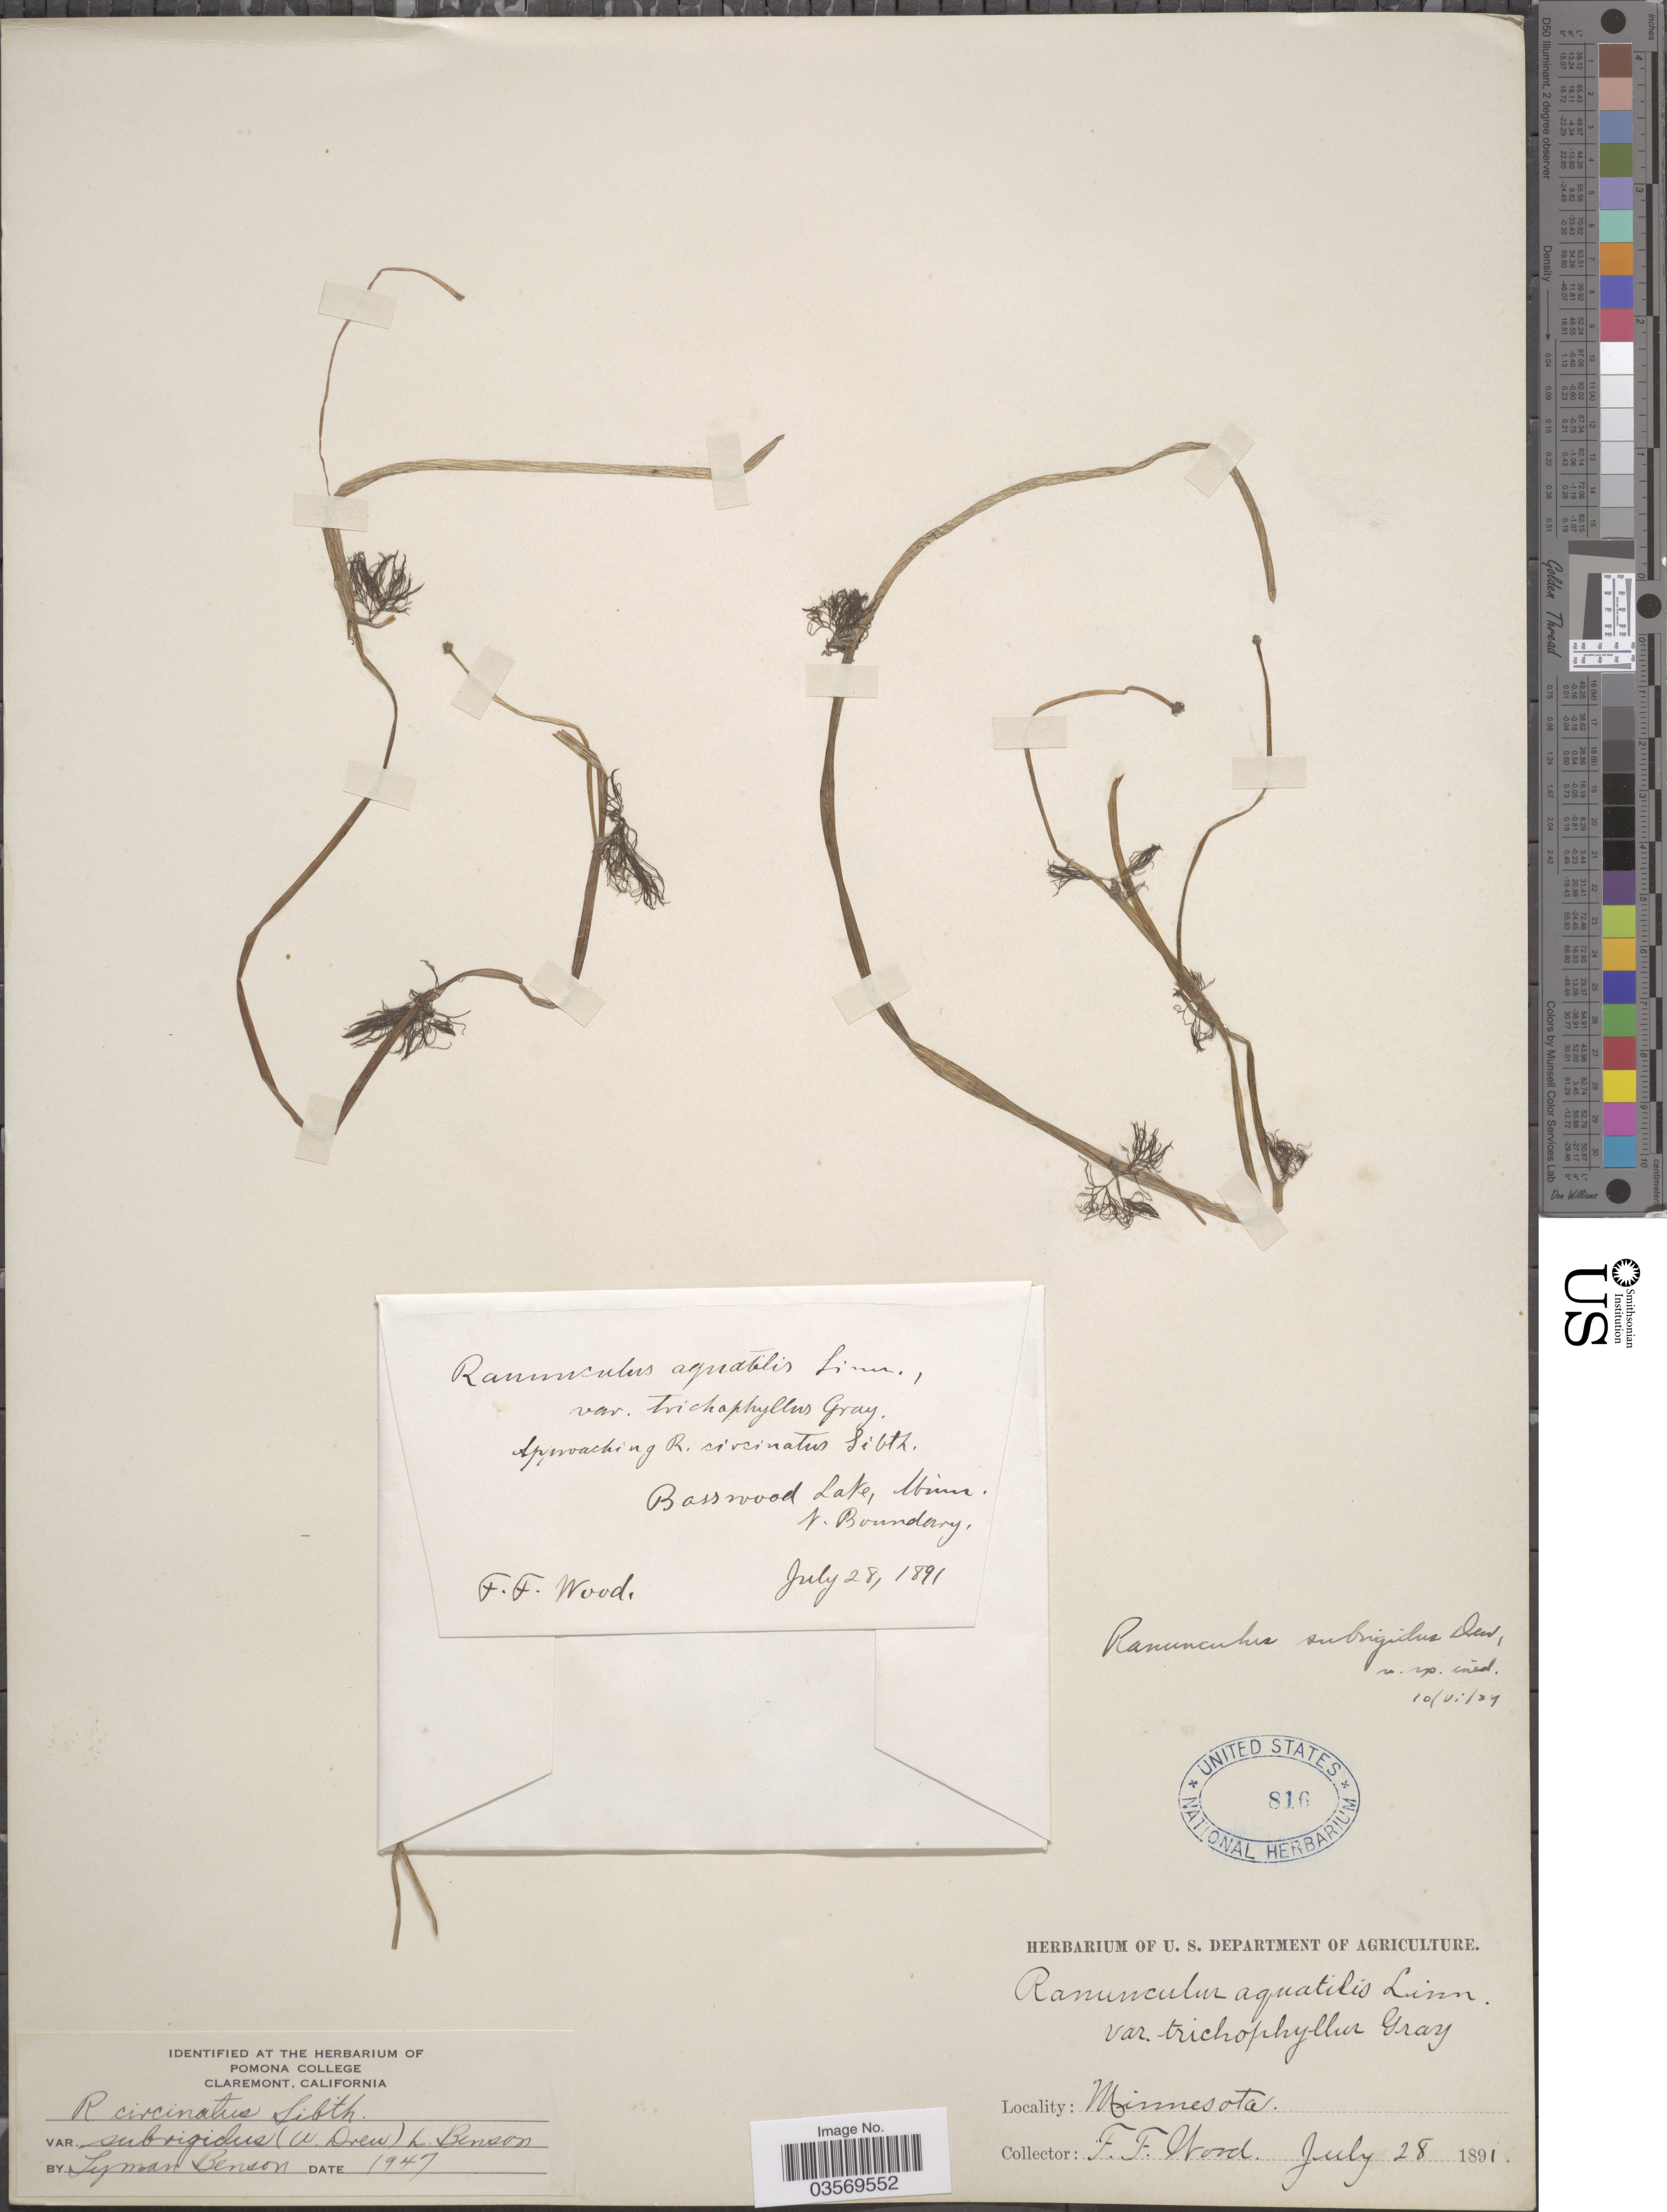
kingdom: Plantae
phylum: Tracheophyta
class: Magnoliopsida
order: Ranunculales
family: Ranunculaceae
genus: Ranunculus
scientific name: Ranunculus subrigidus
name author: W.B. Drew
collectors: F. Wood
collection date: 1891-07-28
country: United States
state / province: Minnesota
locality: Basswood Lake. N. Boundary.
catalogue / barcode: US 816